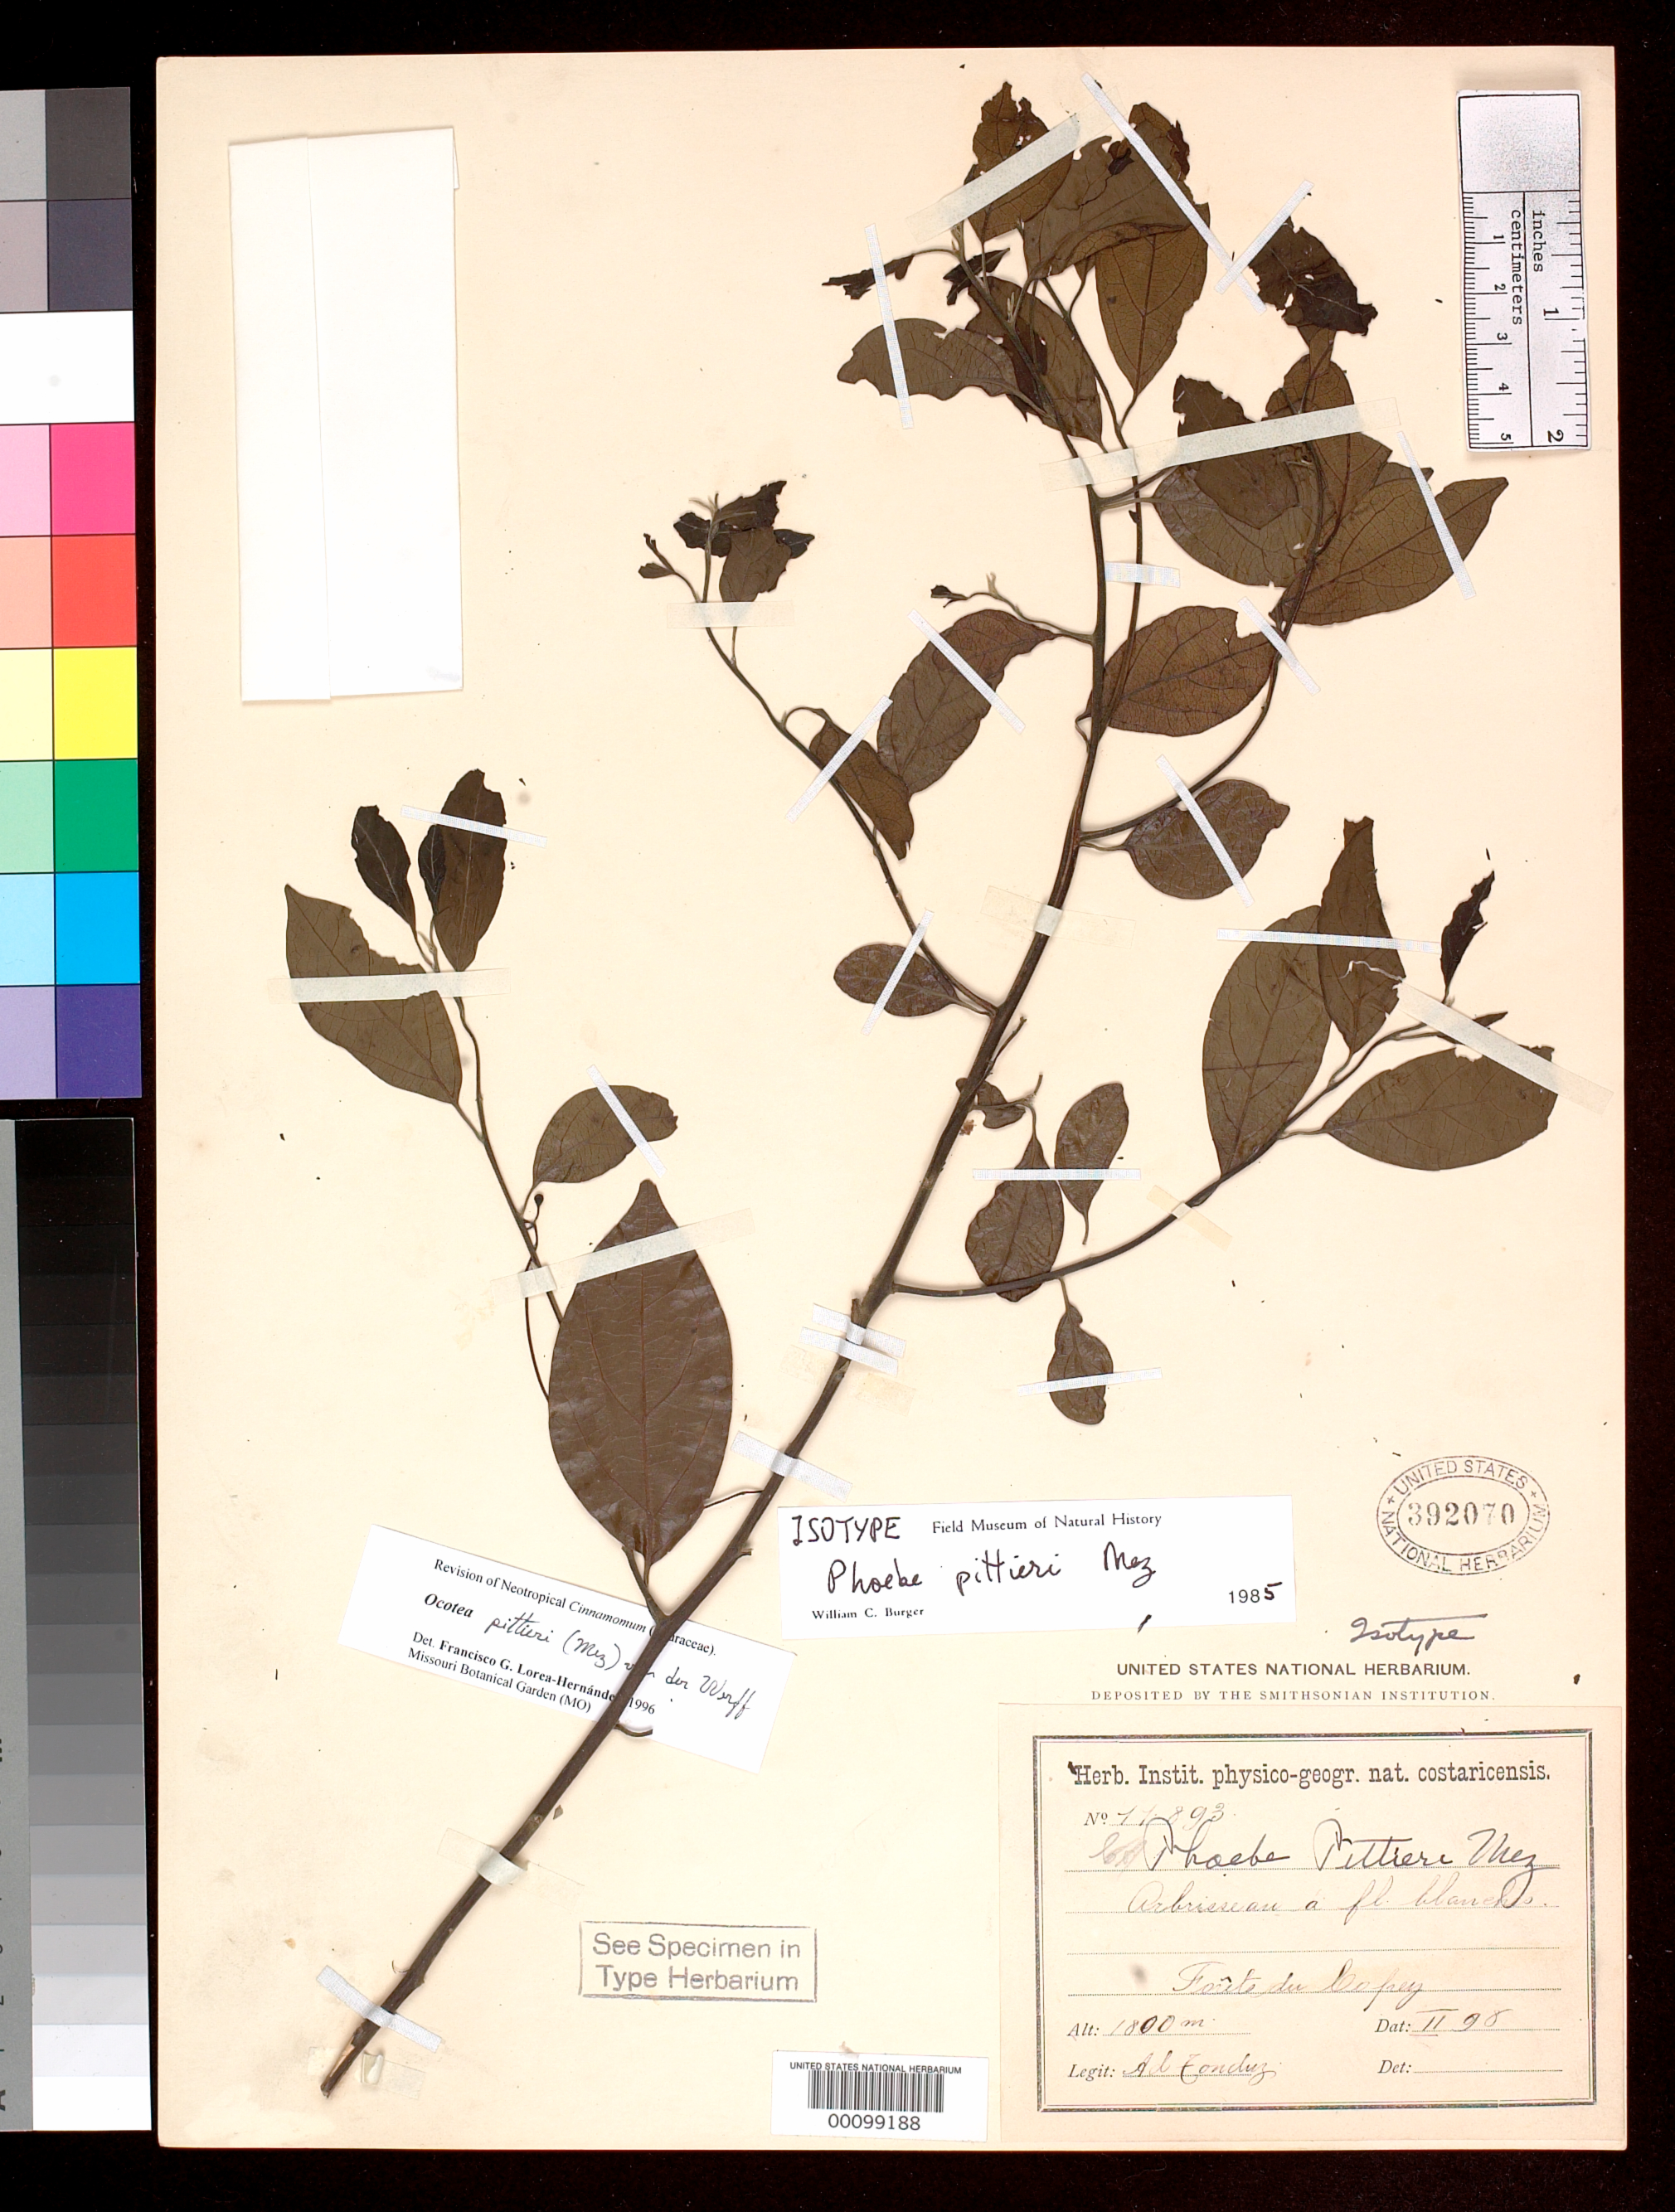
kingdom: Plantae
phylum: Tracheophyta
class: Magnoliopsida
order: Laurales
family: Lauraceae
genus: Phoebe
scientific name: Phoebe pittieri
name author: Mez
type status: Isotype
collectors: A. Tonduz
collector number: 11893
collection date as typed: Feb 1898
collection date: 1898-02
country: Costa Rica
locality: Forets du Copey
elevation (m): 1800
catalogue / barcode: US 392070